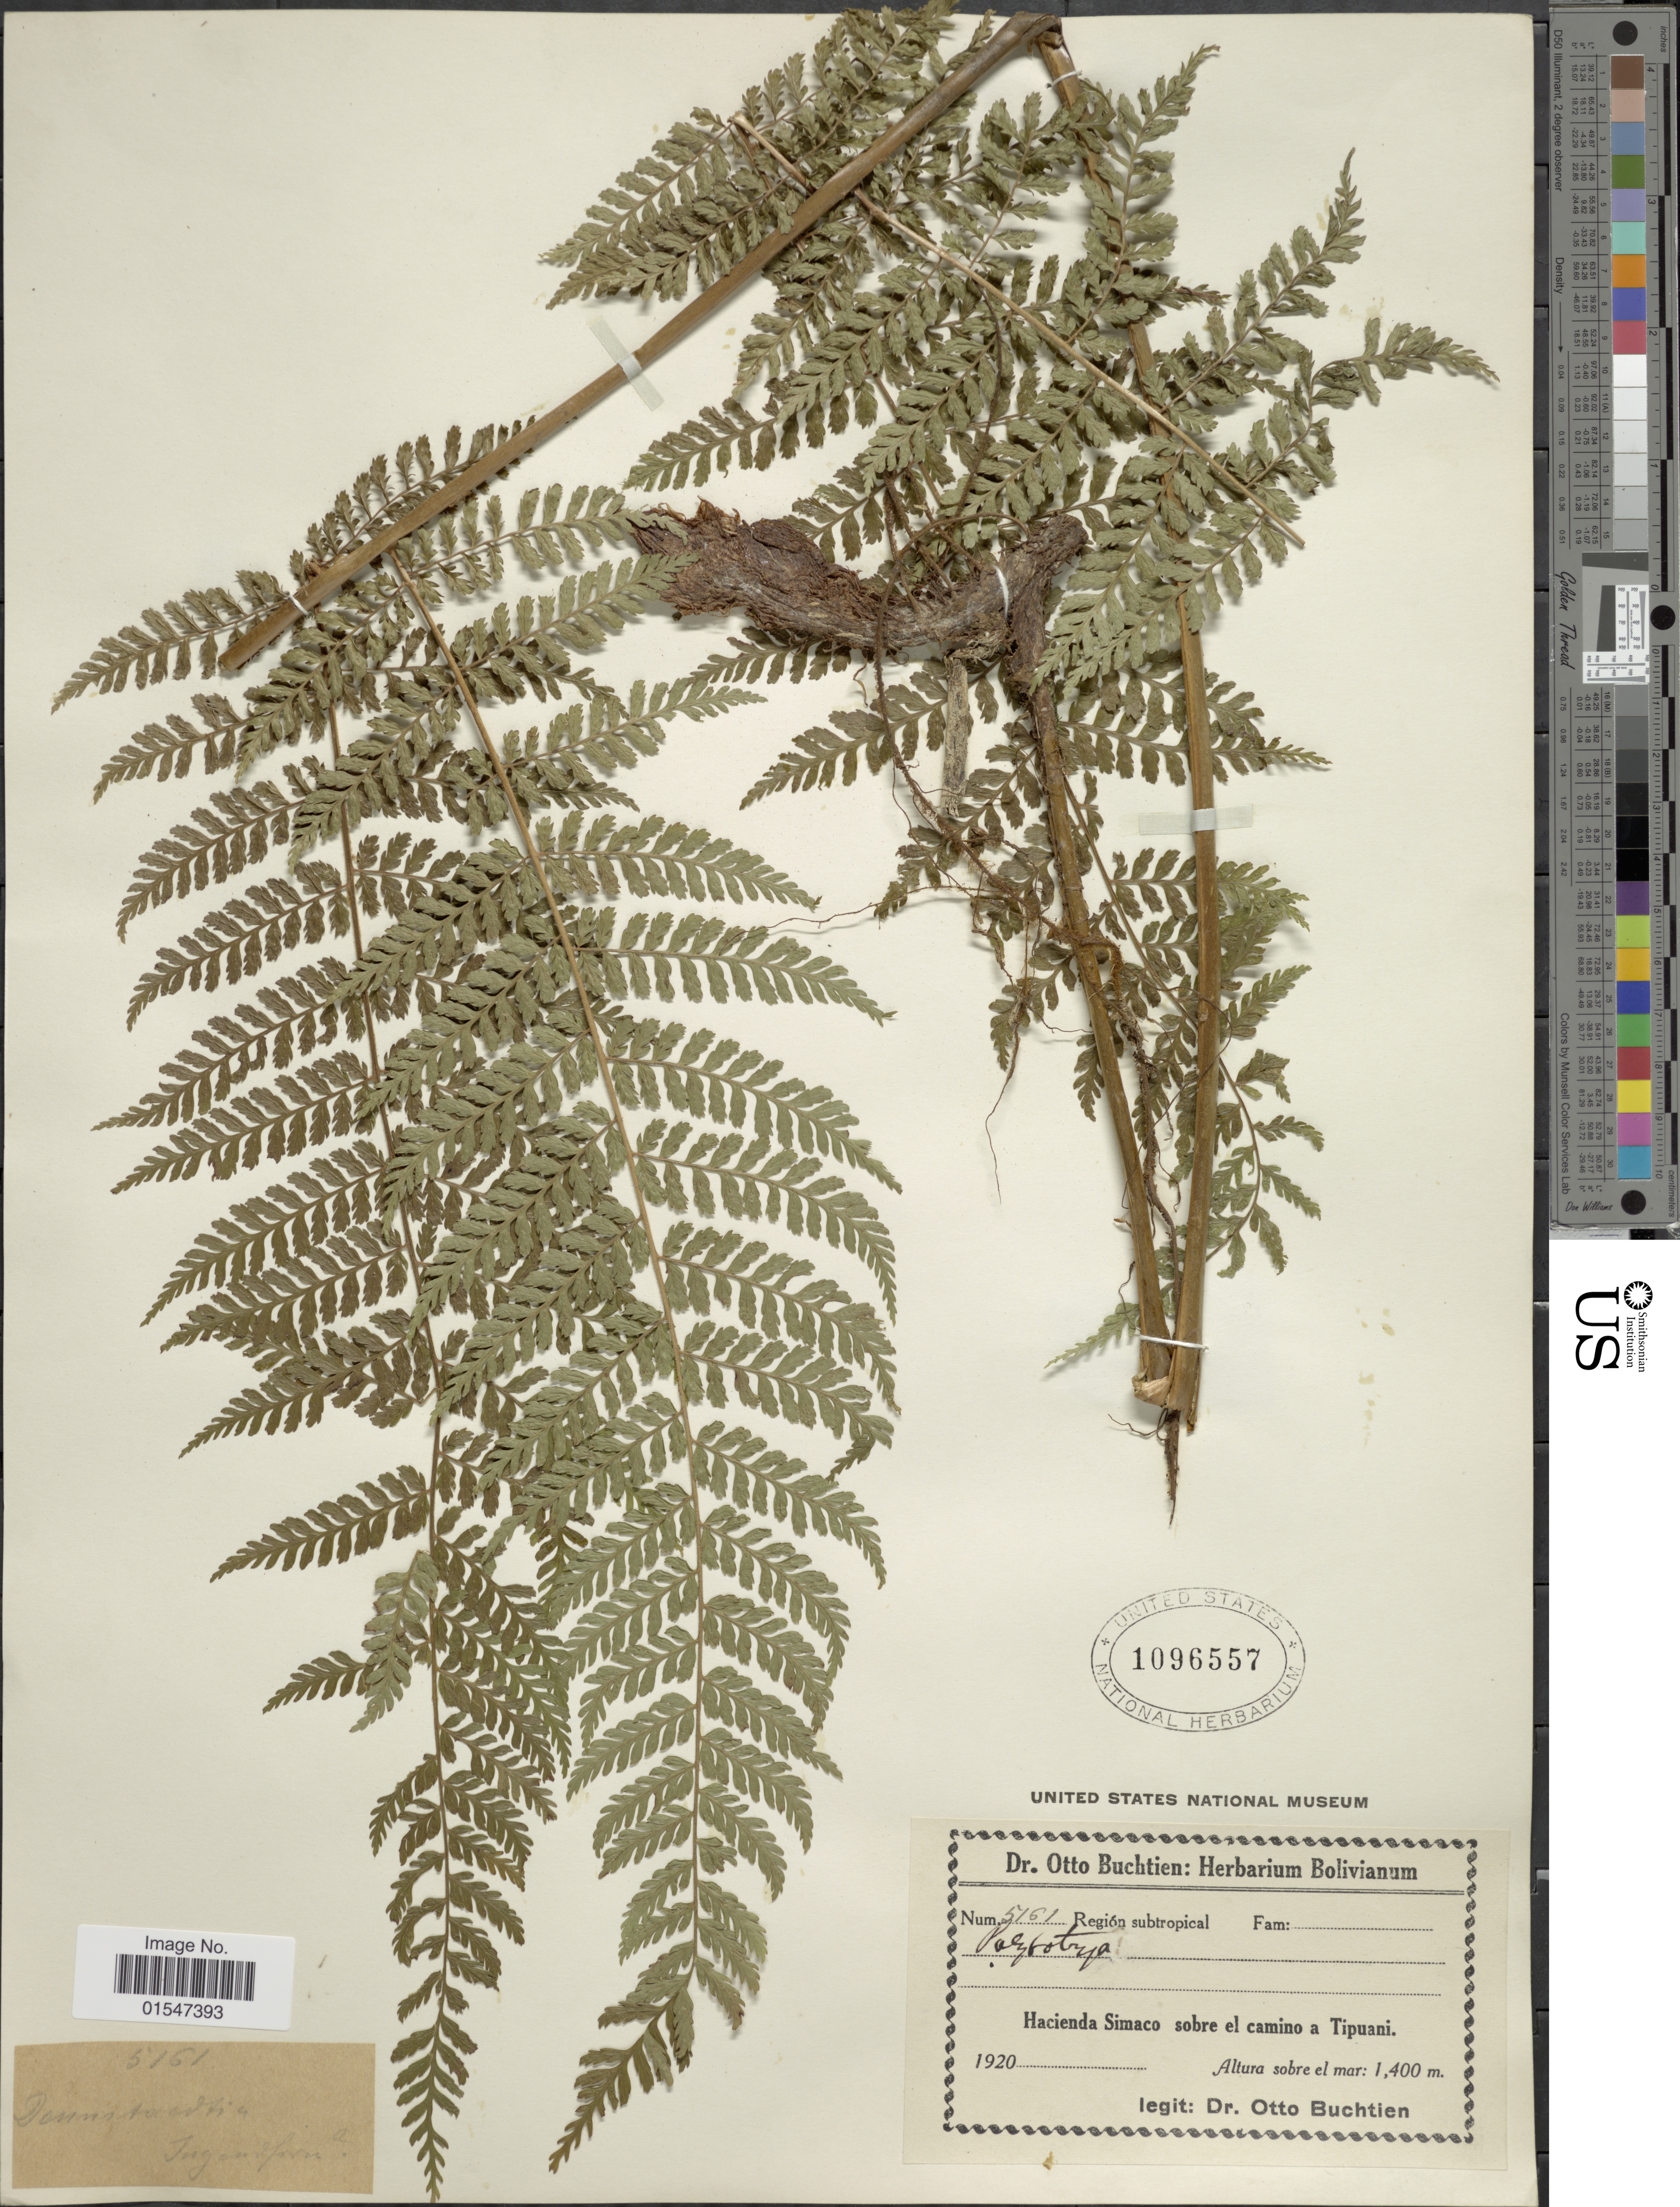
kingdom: Plantae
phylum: Tracheophyta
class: Polypodiopsida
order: Polypodiales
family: Dryopteridaceae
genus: Polybotrya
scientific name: Polybotrya lechleriana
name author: Mett.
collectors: O. Buchtien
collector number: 5161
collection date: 1920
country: Bolivia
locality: Región subtropical, hacienda Simaco sobre el camino a Tipuani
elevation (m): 1400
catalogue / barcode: US 1096557